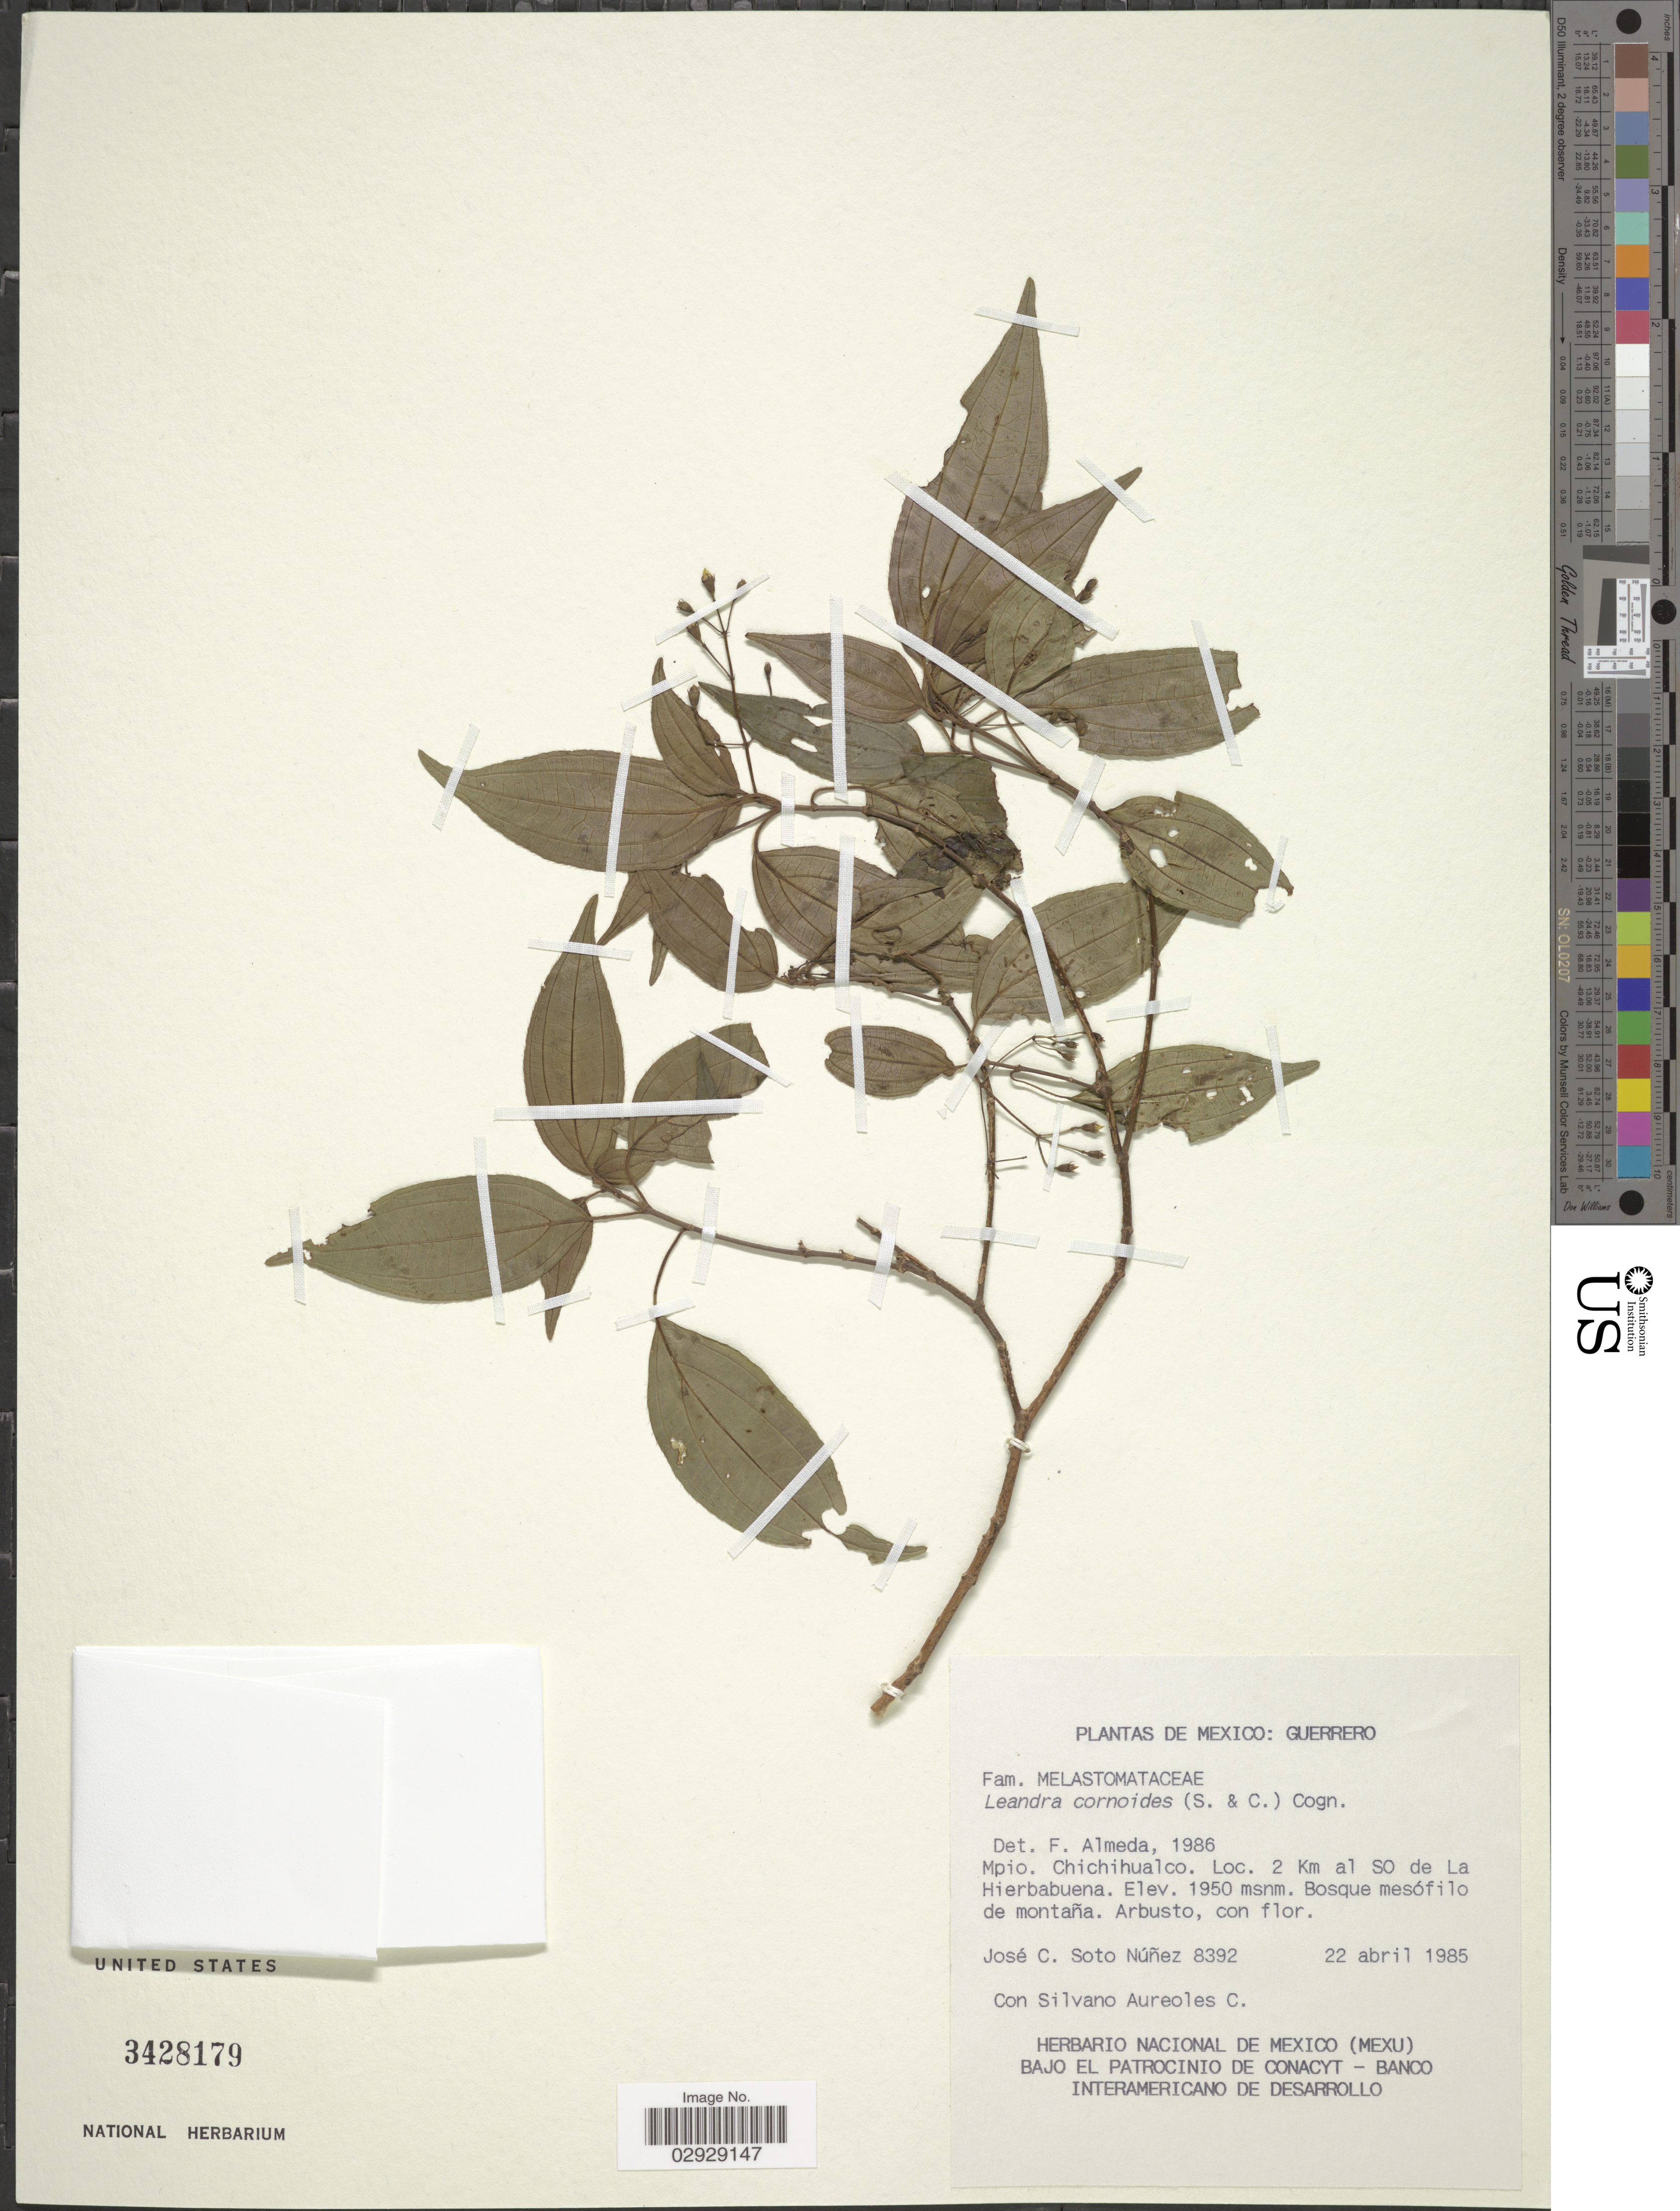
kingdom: Plantae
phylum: Tracheophyta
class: Magnoliopsida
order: Myrtales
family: Melastomataceae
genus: Leandra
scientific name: Leandra cornoides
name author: (Schltdl. & Cham.) Cogn.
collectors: J. Soto & Aureoles C., S.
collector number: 8392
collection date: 1985-04-22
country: Mexico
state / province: Guerrero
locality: Mpio. Chichihualco. 2 Km al SO de La Hierbabuena.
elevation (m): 1950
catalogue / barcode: US 3428179